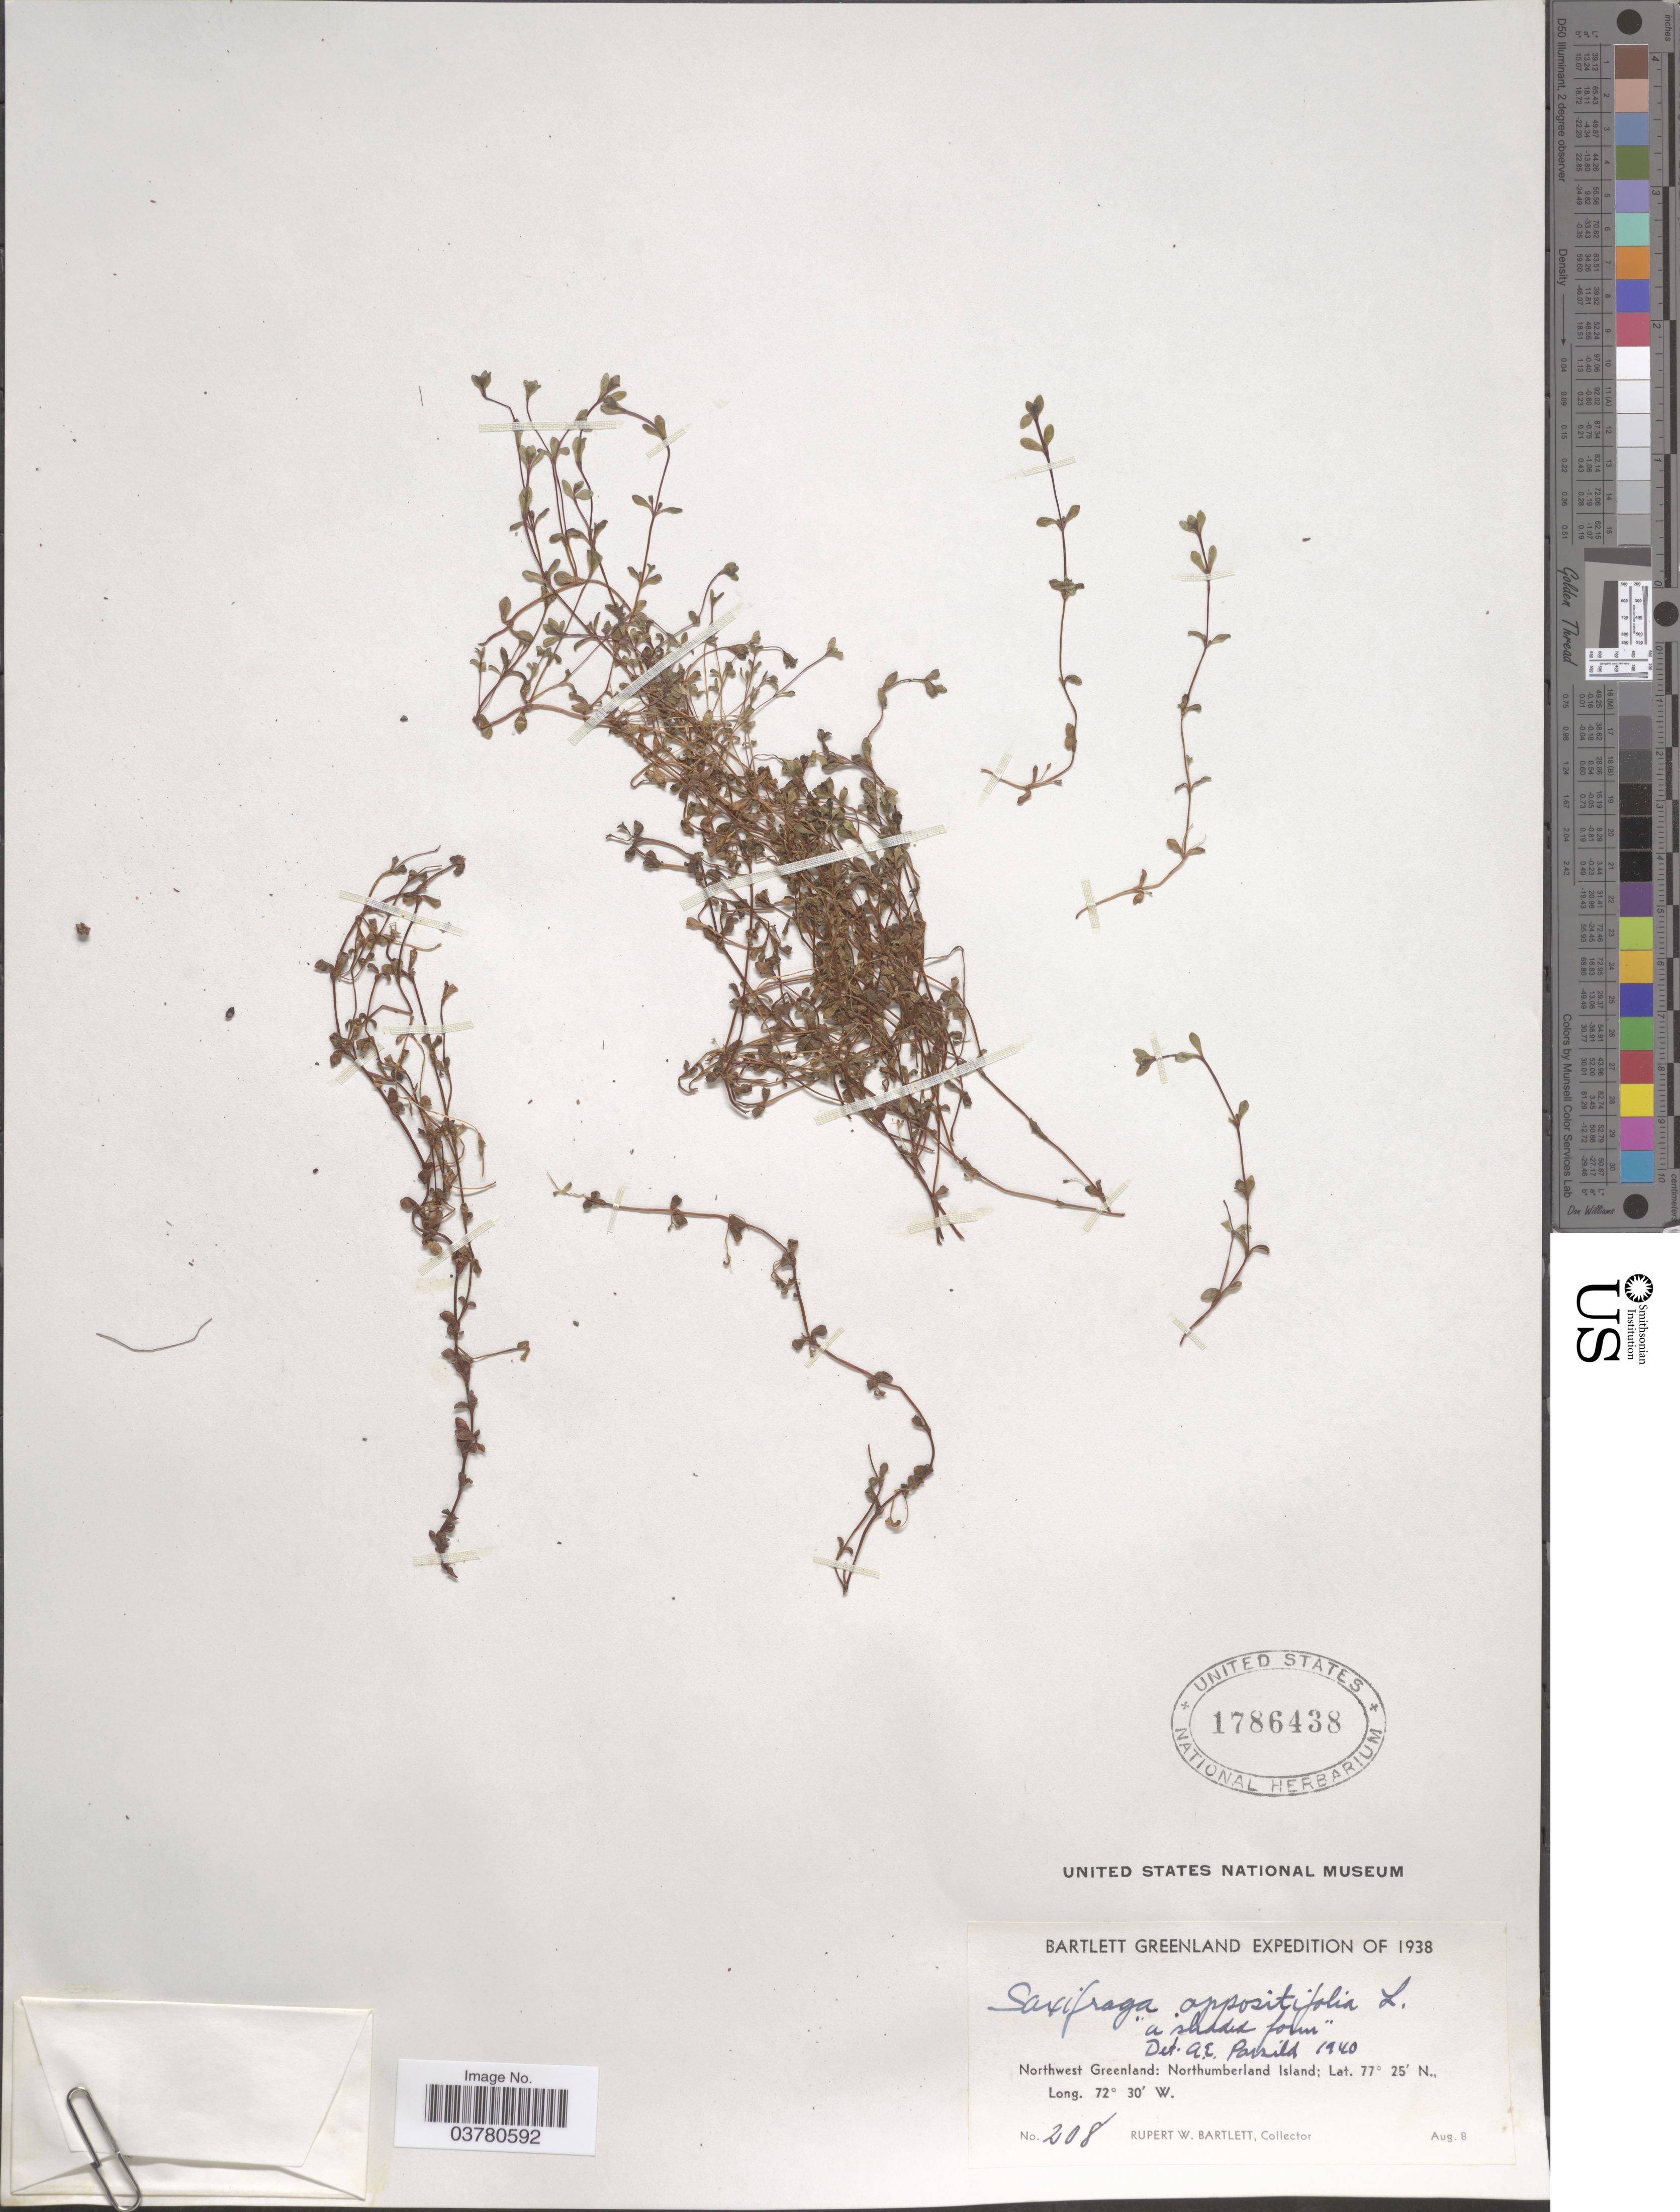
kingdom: Plantae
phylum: Tracheophyta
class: Magnoliopsida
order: Saxifragales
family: Saxifragaceae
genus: Saxifraga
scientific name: Saxifraga oppositifolia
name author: L.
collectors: R. W. Bartlett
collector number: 208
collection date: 1938-08-08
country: Greenland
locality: Bartlett Greenland Expedition of 1938. Northwest Greenland: Northumberland Island.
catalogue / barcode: US 1786438